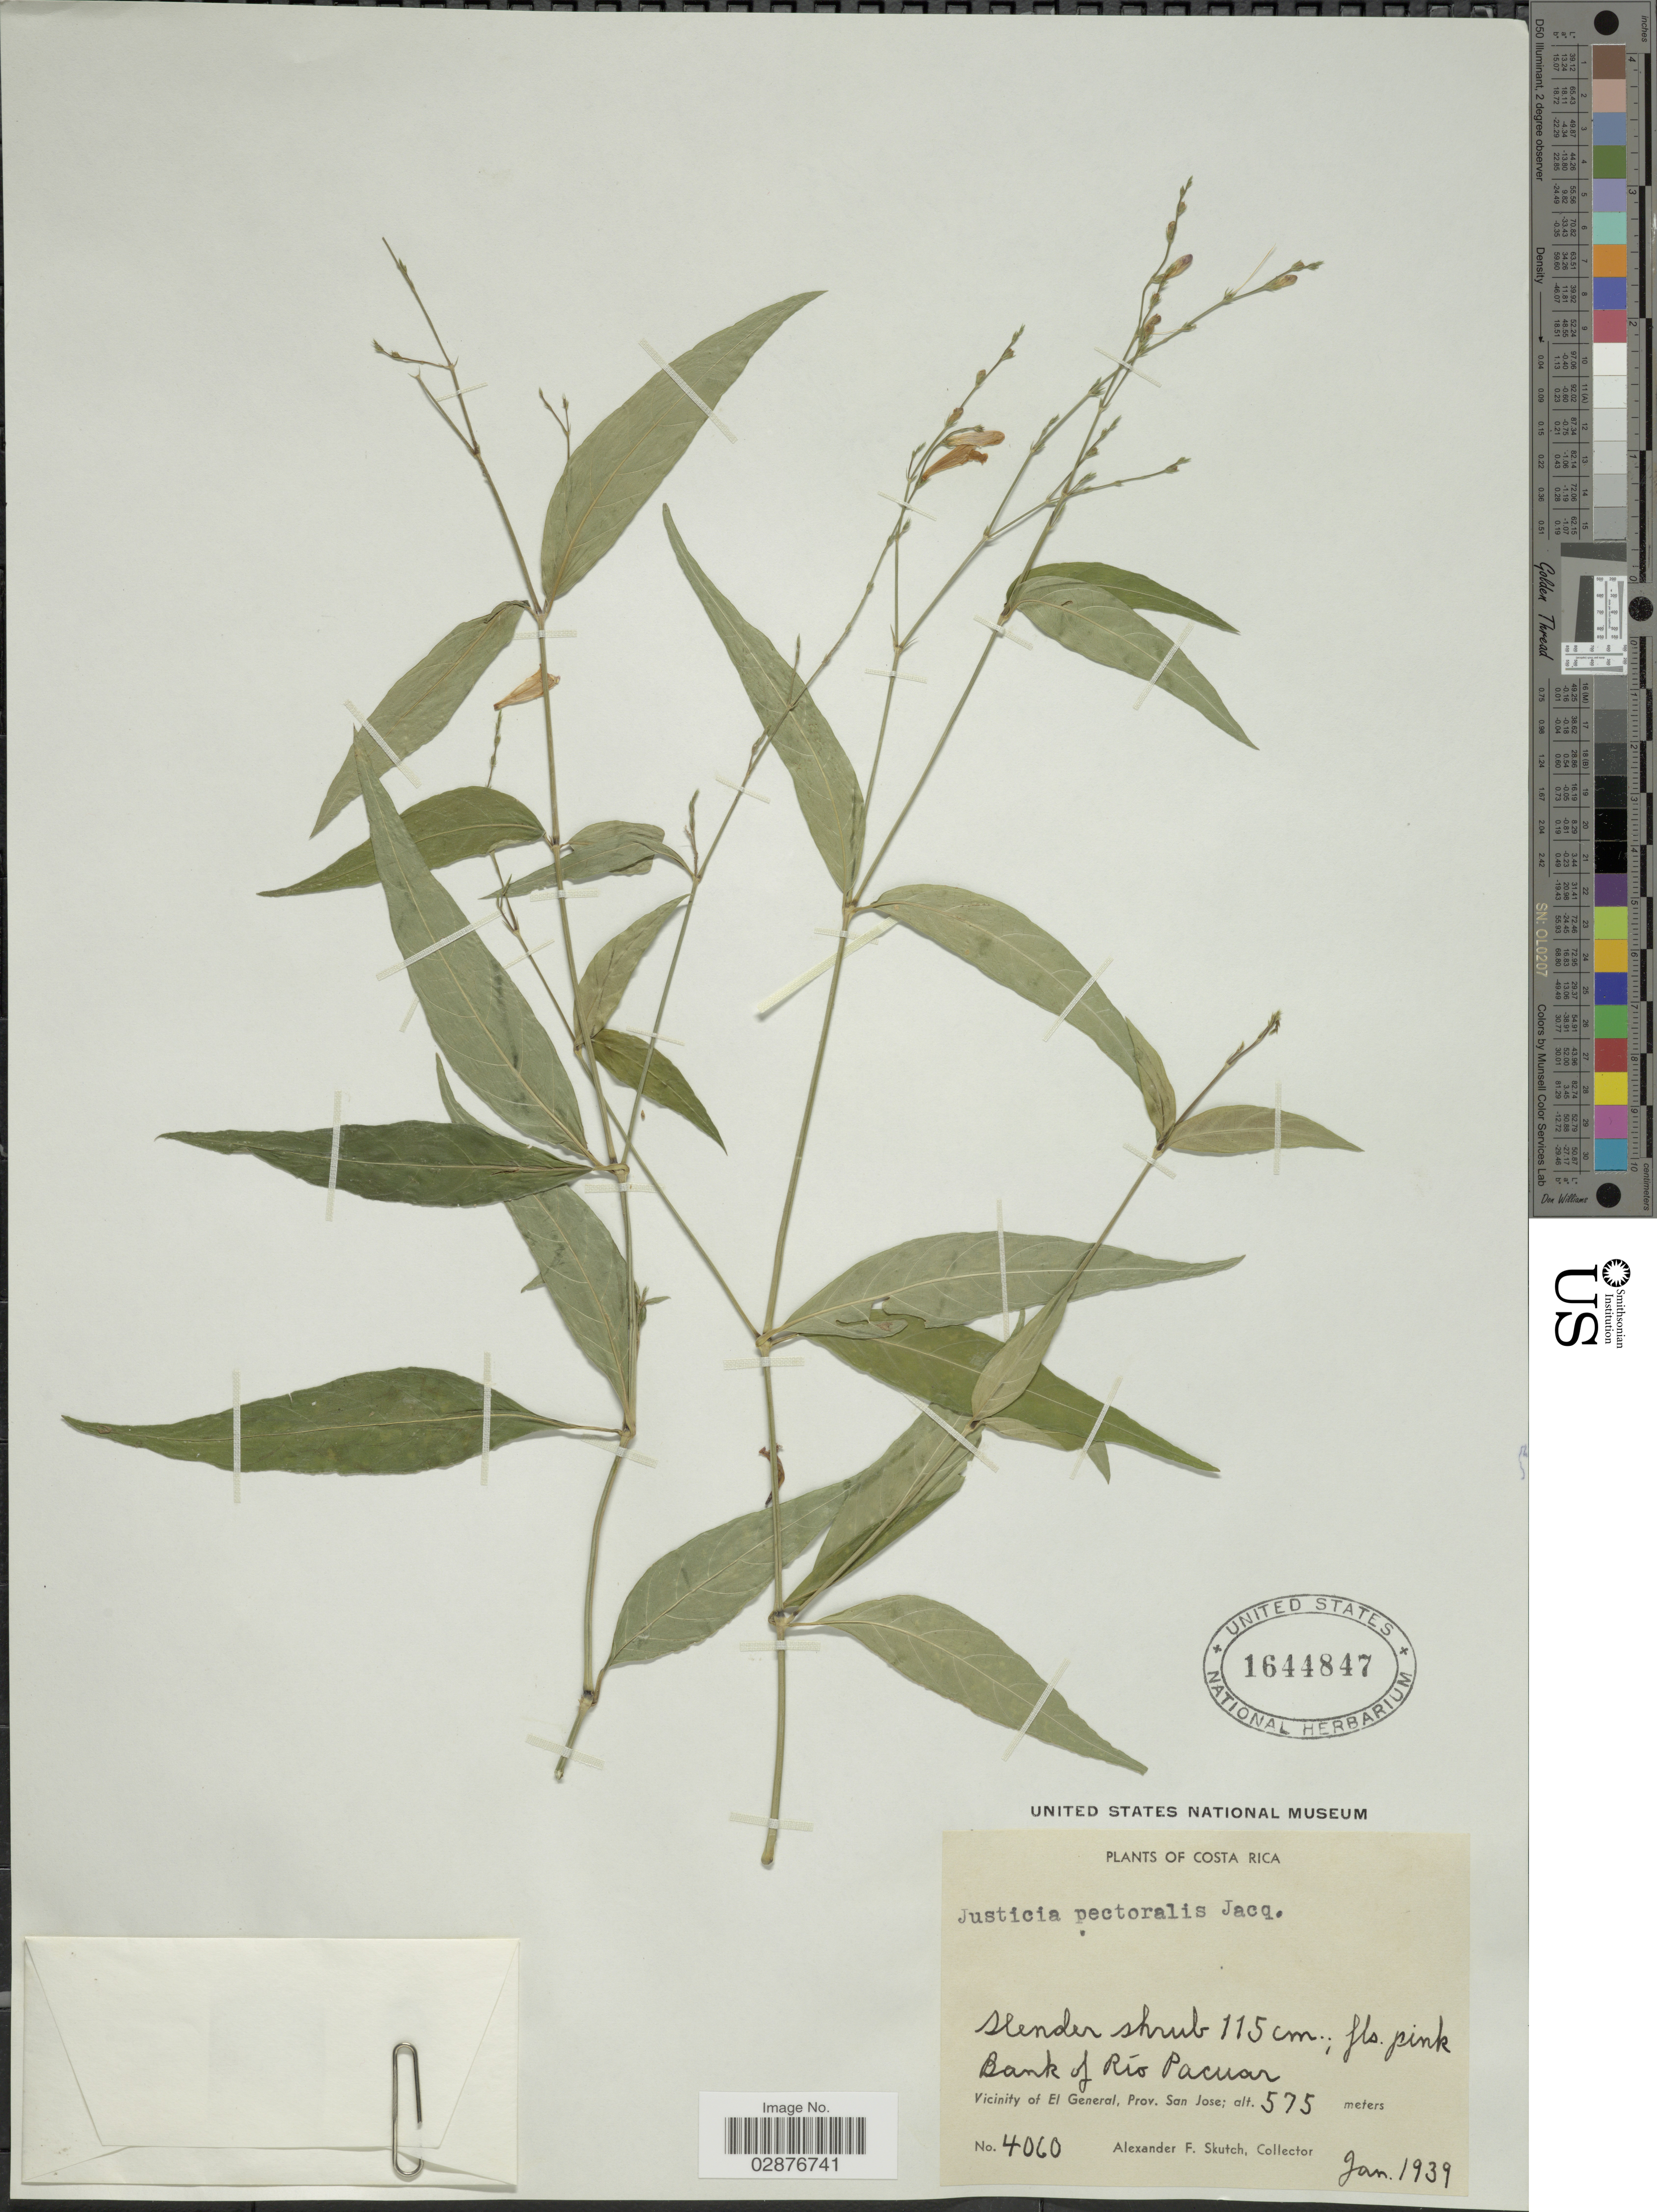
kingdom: Plantae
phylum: Tracheophyta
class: Magnoliopsida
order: Lamiales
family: Acanthaceae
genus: Justicia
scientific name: Justicia pectoralis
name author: Jacq.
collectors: A. F. Skutch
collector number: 4060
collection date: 1939-01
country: Costa Rica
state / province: San José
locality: Bank of Rio Pacuar, Vicinity of El General.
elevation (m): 575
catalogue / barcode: US 1644847